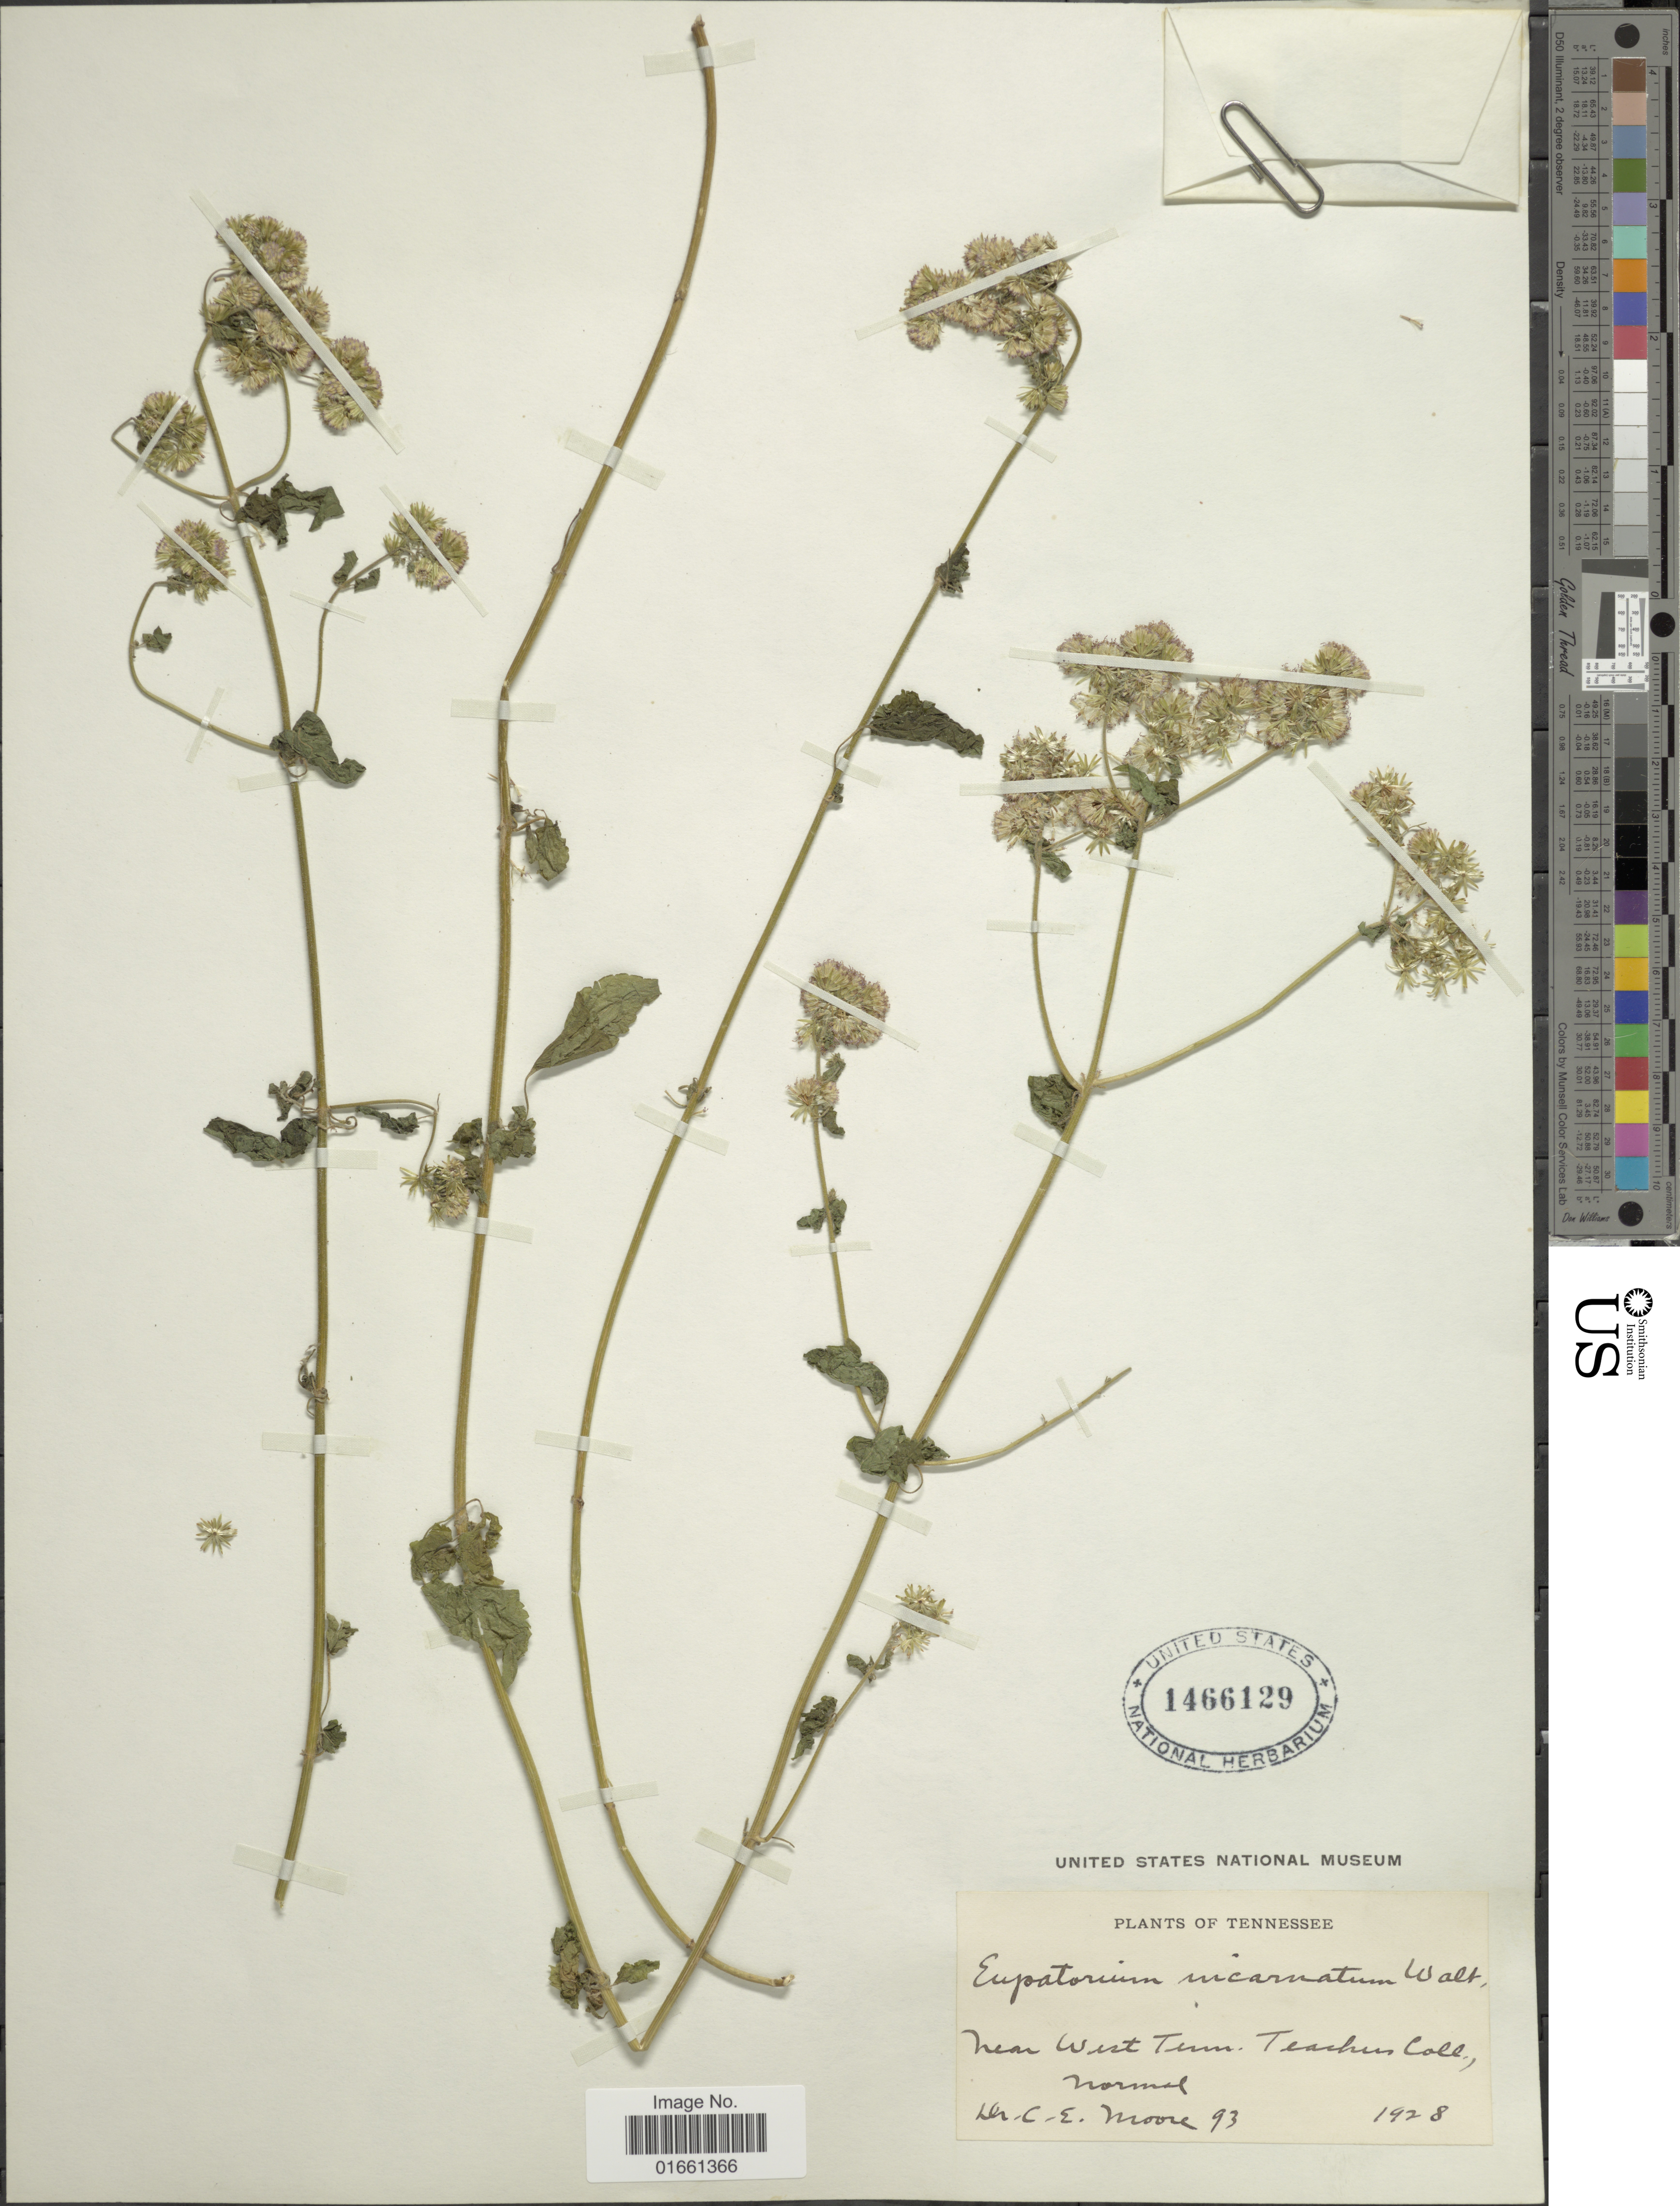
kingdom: Plantae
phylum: Tracheophyta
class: Magnoliopsida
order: Asterales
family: Asteraceae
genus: Fleischmannia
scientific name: Fleischmannia incarnata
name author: (Walter) R.M. King & H. Rob.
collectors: C. Moore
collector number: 93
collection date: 1928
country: United States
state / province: Tennessee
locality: Near West Tenn. Teachers Coll., Normal.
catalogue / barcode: US 1466129